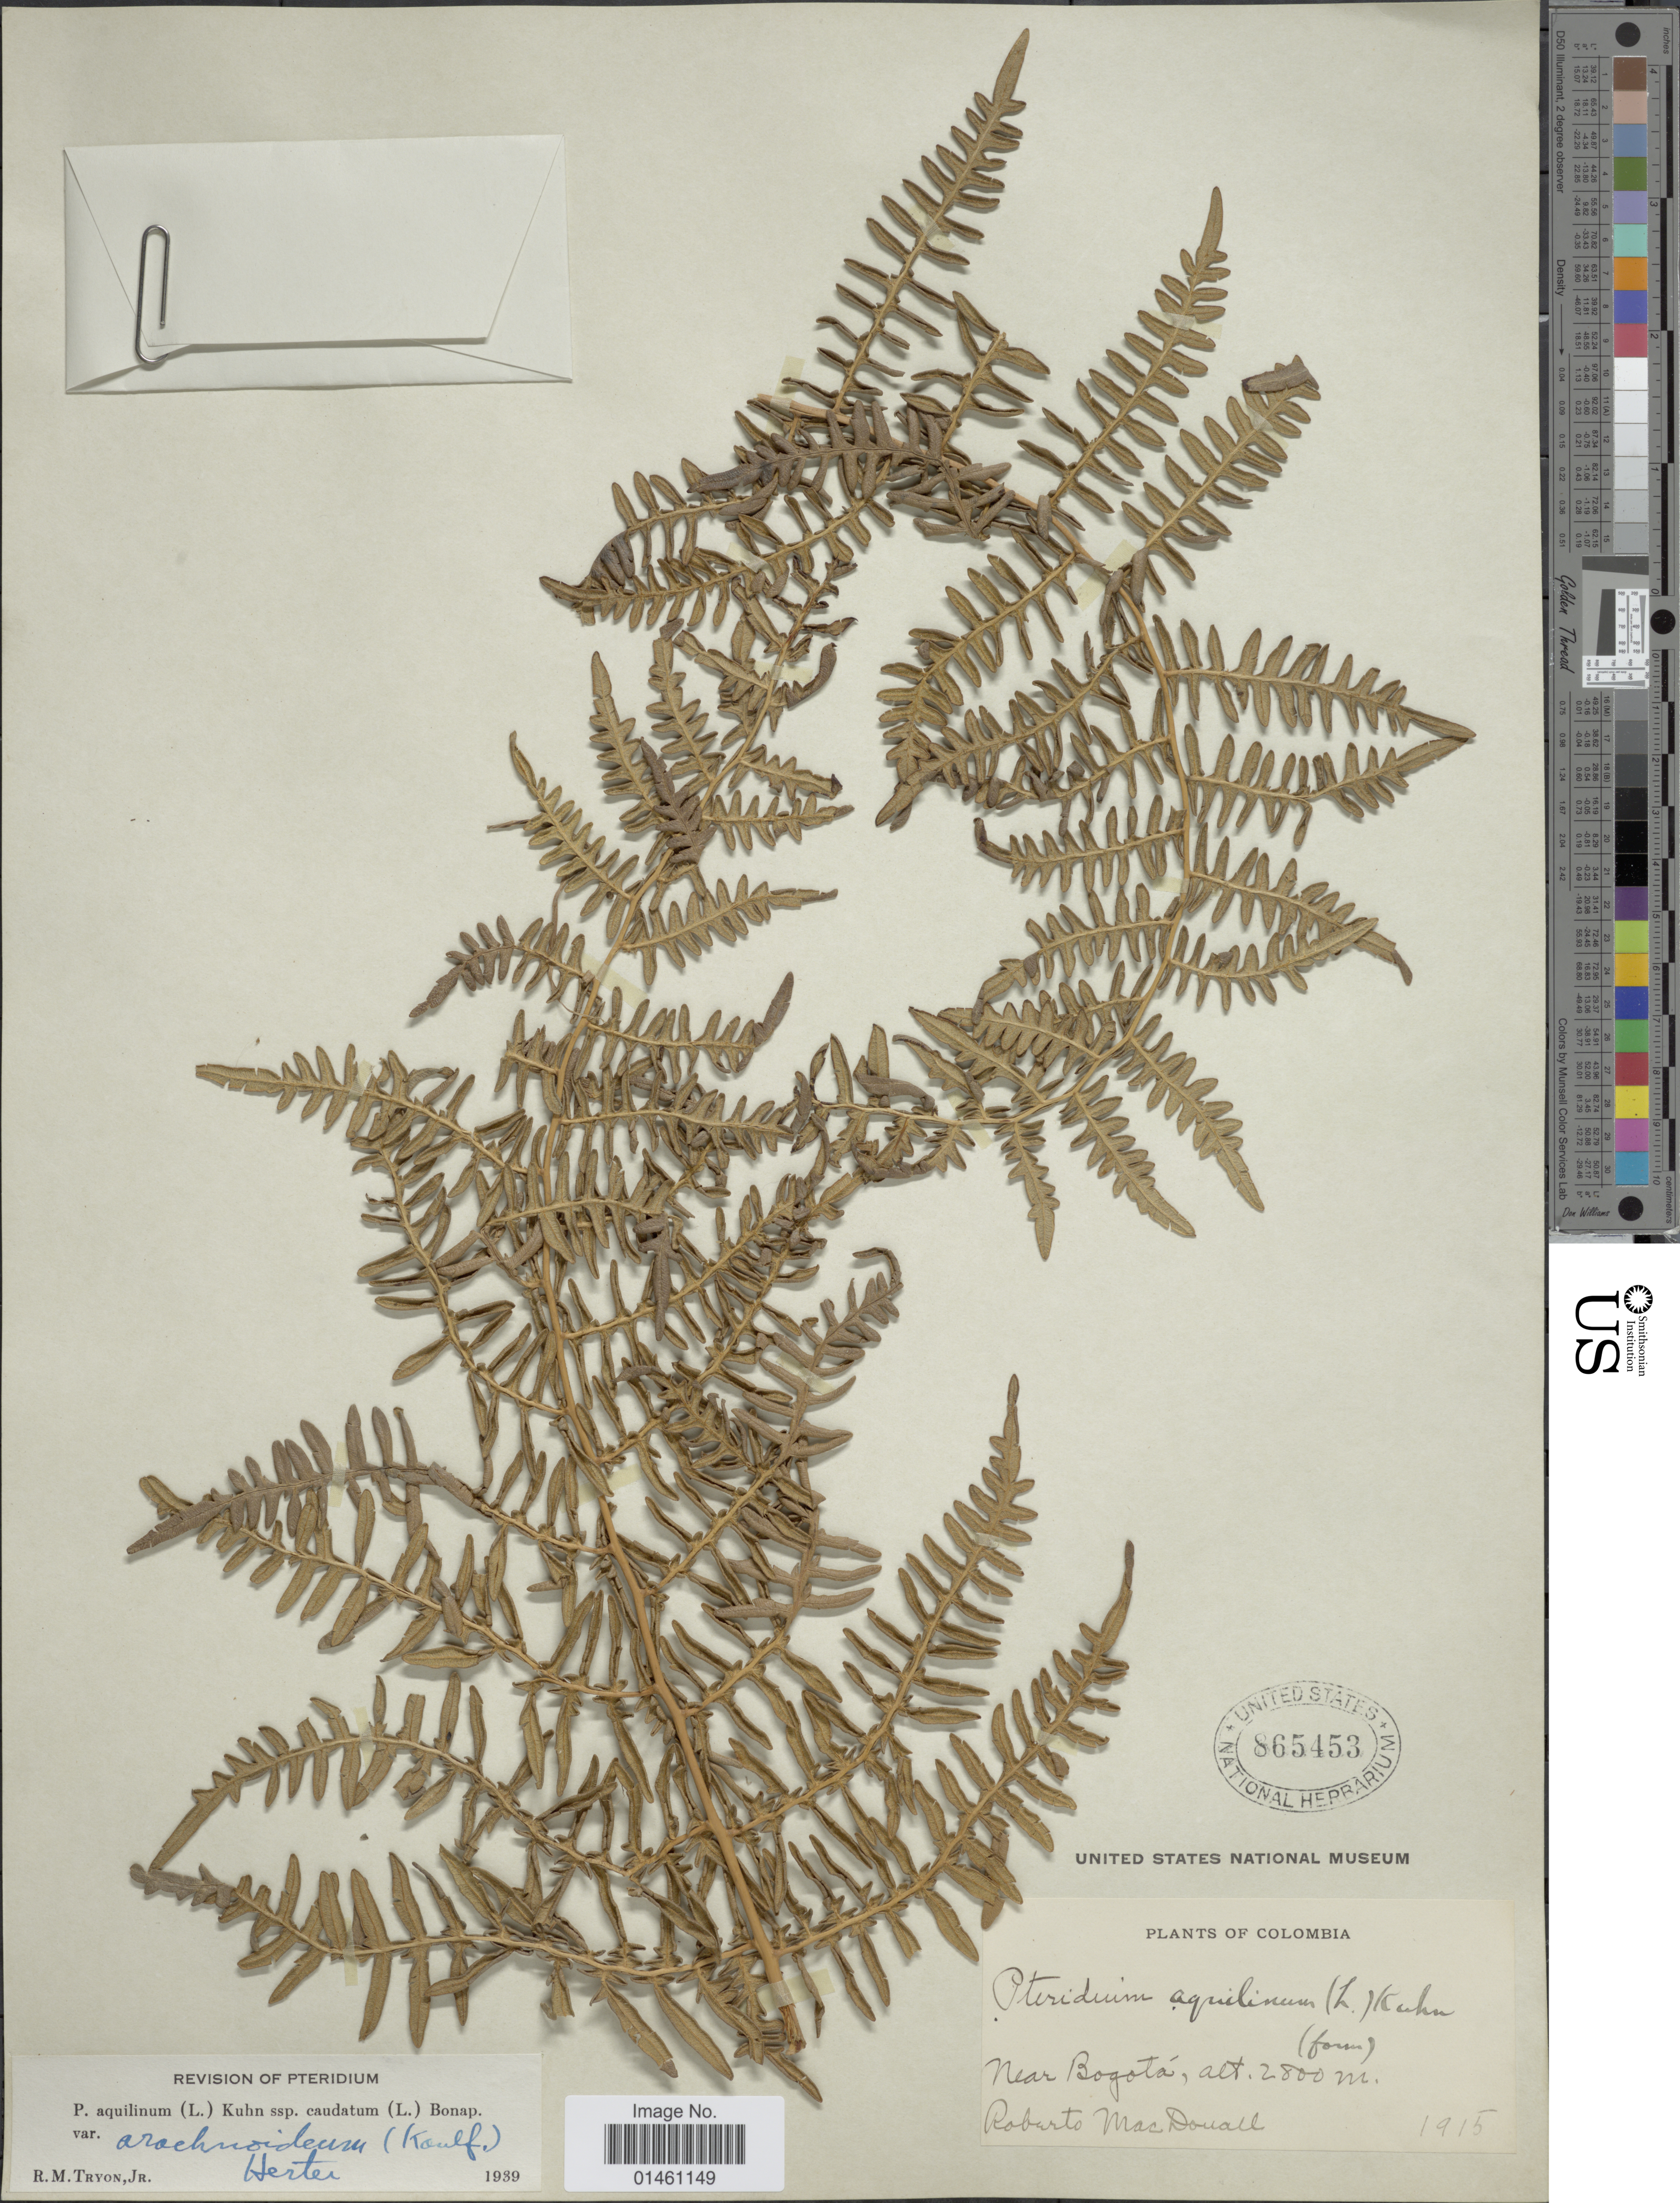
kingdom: Plantae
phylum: Tracheophyta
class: Polypodiopsida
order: Polypodiales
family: Dennstaedtiaceae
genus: Pteridium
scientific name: Pteridium aquilinum var. arachnoideum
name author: (Kaulf.) Herter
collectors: R. Macdonall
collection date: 1915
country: Colombia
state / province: Bogota D.C.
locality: Near Bogotá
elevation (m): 2800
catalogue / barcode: US 865453